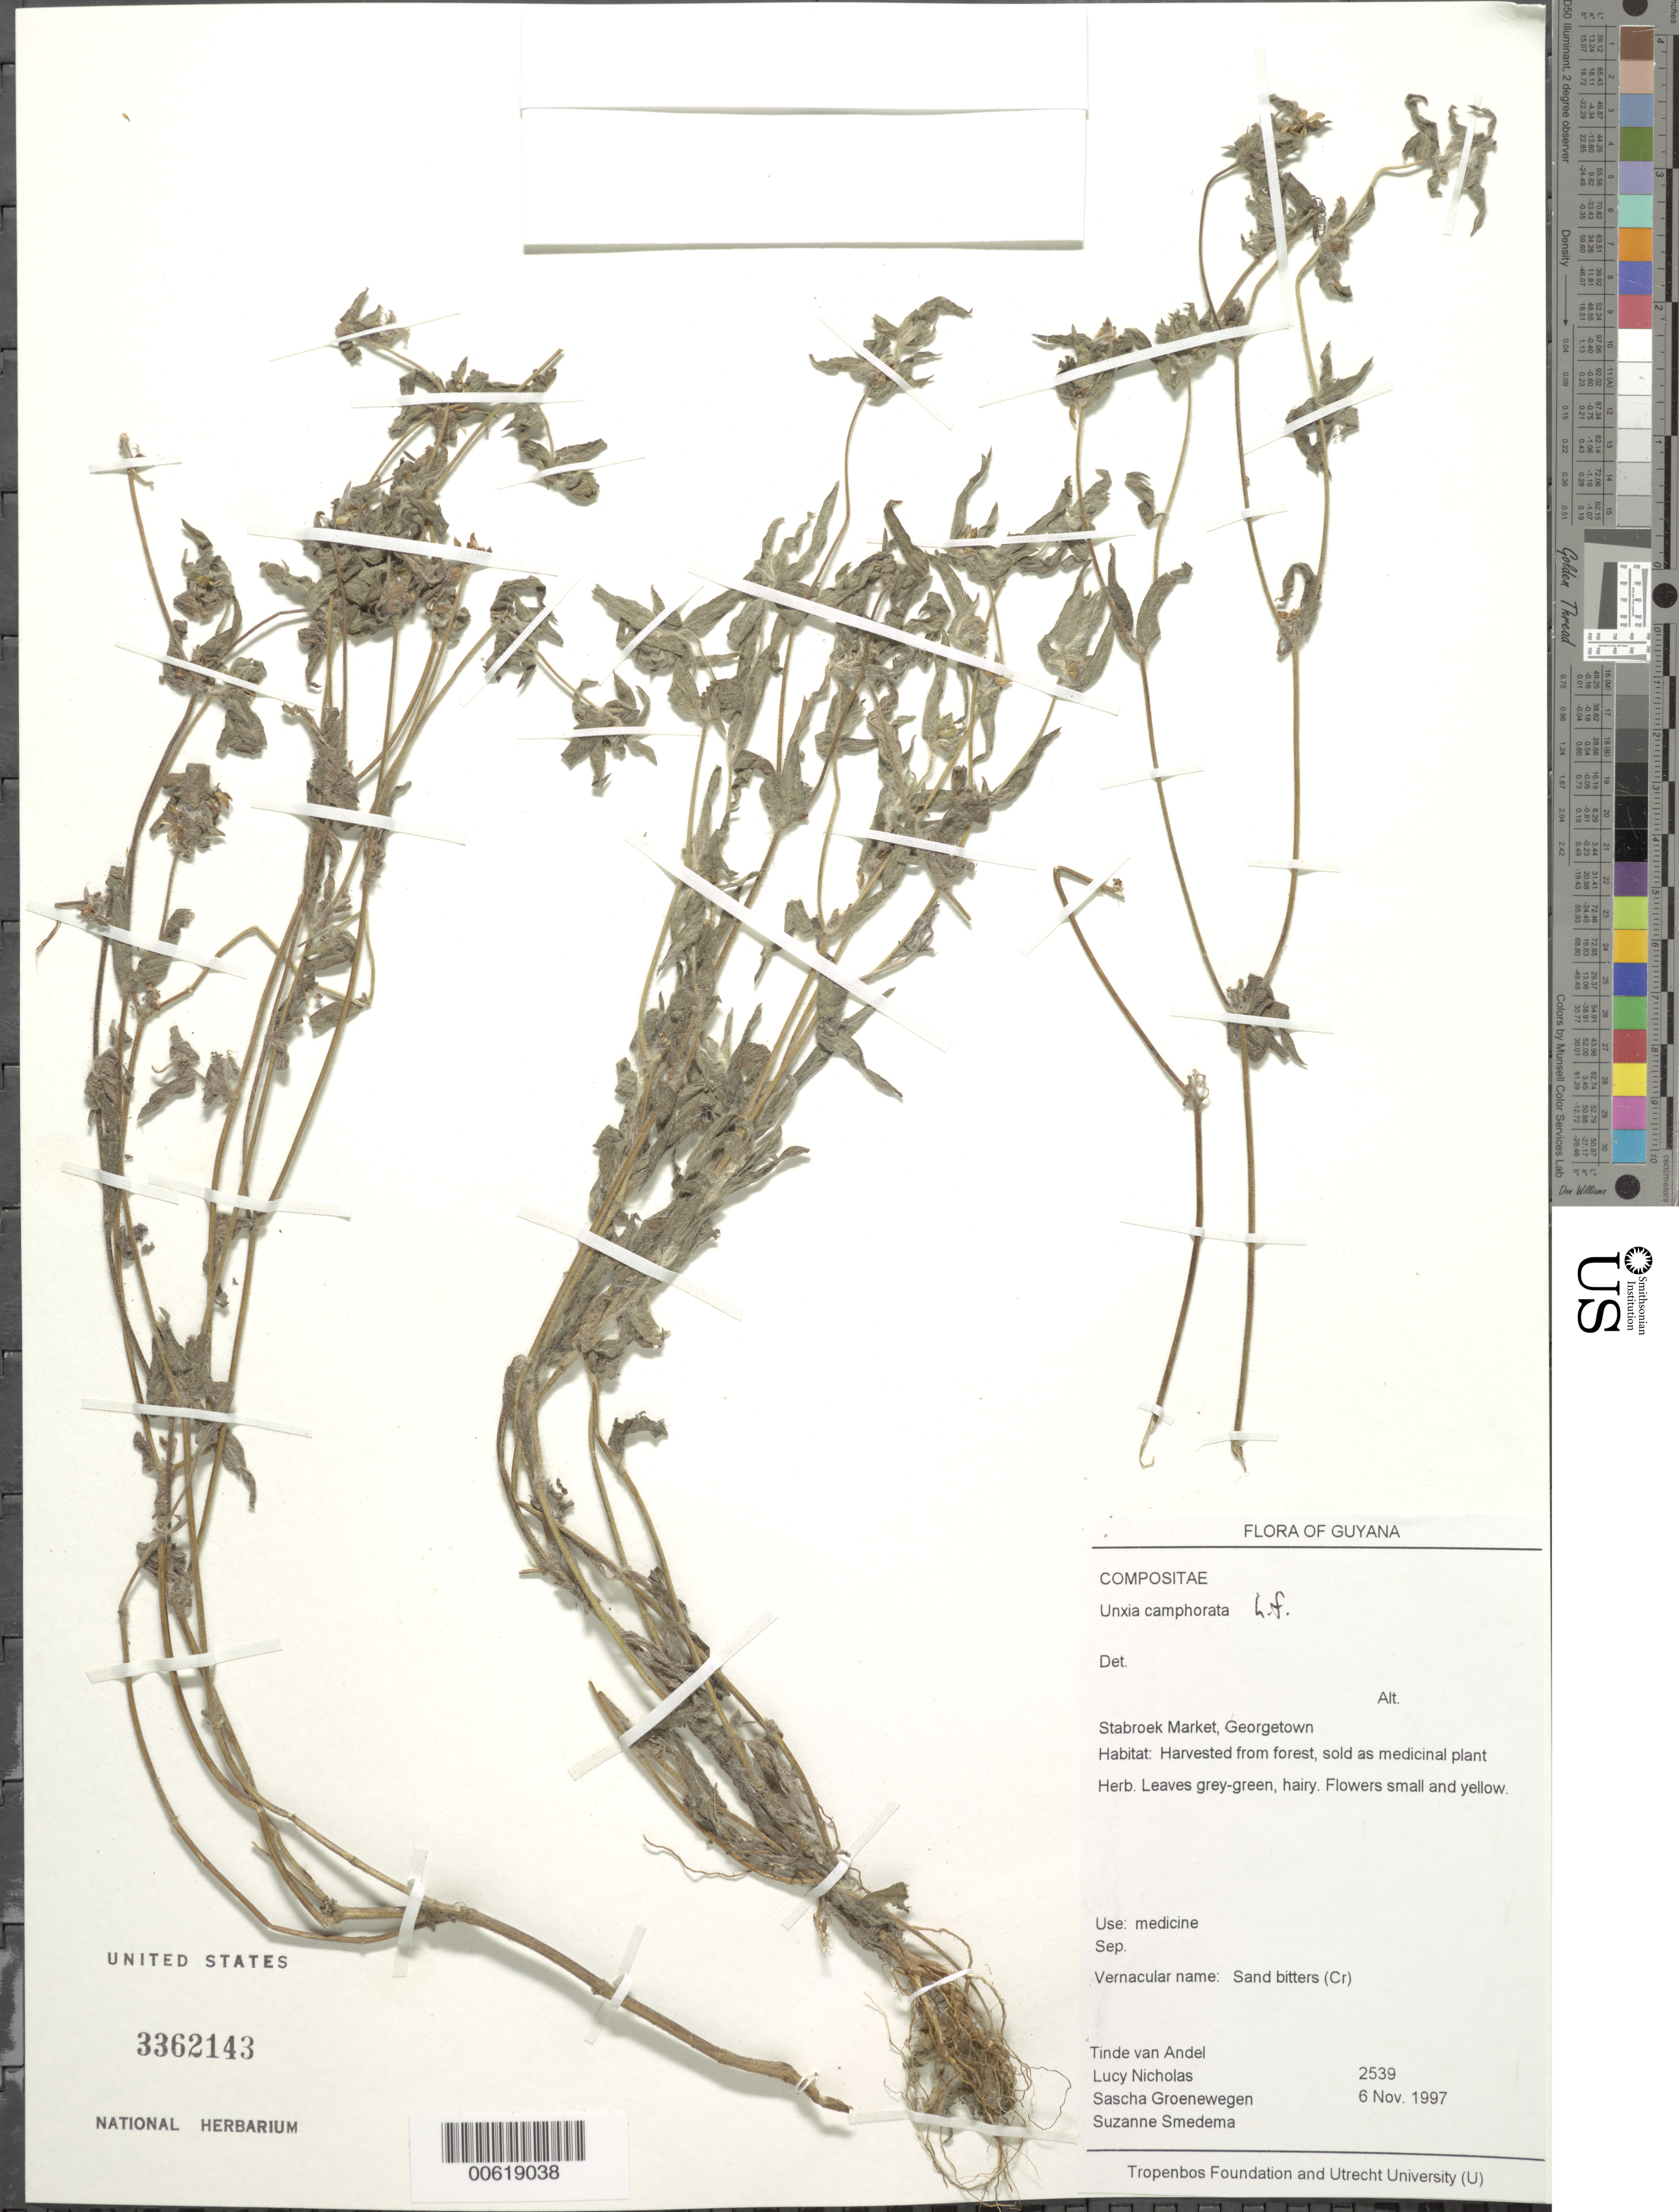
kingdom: Plantae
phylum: Tracheophyta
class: Magnoliopsida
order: Asterales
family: Asteraceae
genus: Unxia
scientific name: Unxia camphorata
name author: L. f.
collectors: T. R. van Andel et al.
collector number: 2539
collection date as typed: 6-Nov-97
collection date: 1997-11-06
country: Guyana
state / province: Demerara-Mahaica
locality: Georgetown, Stabroek Market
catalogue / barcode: US 3362143